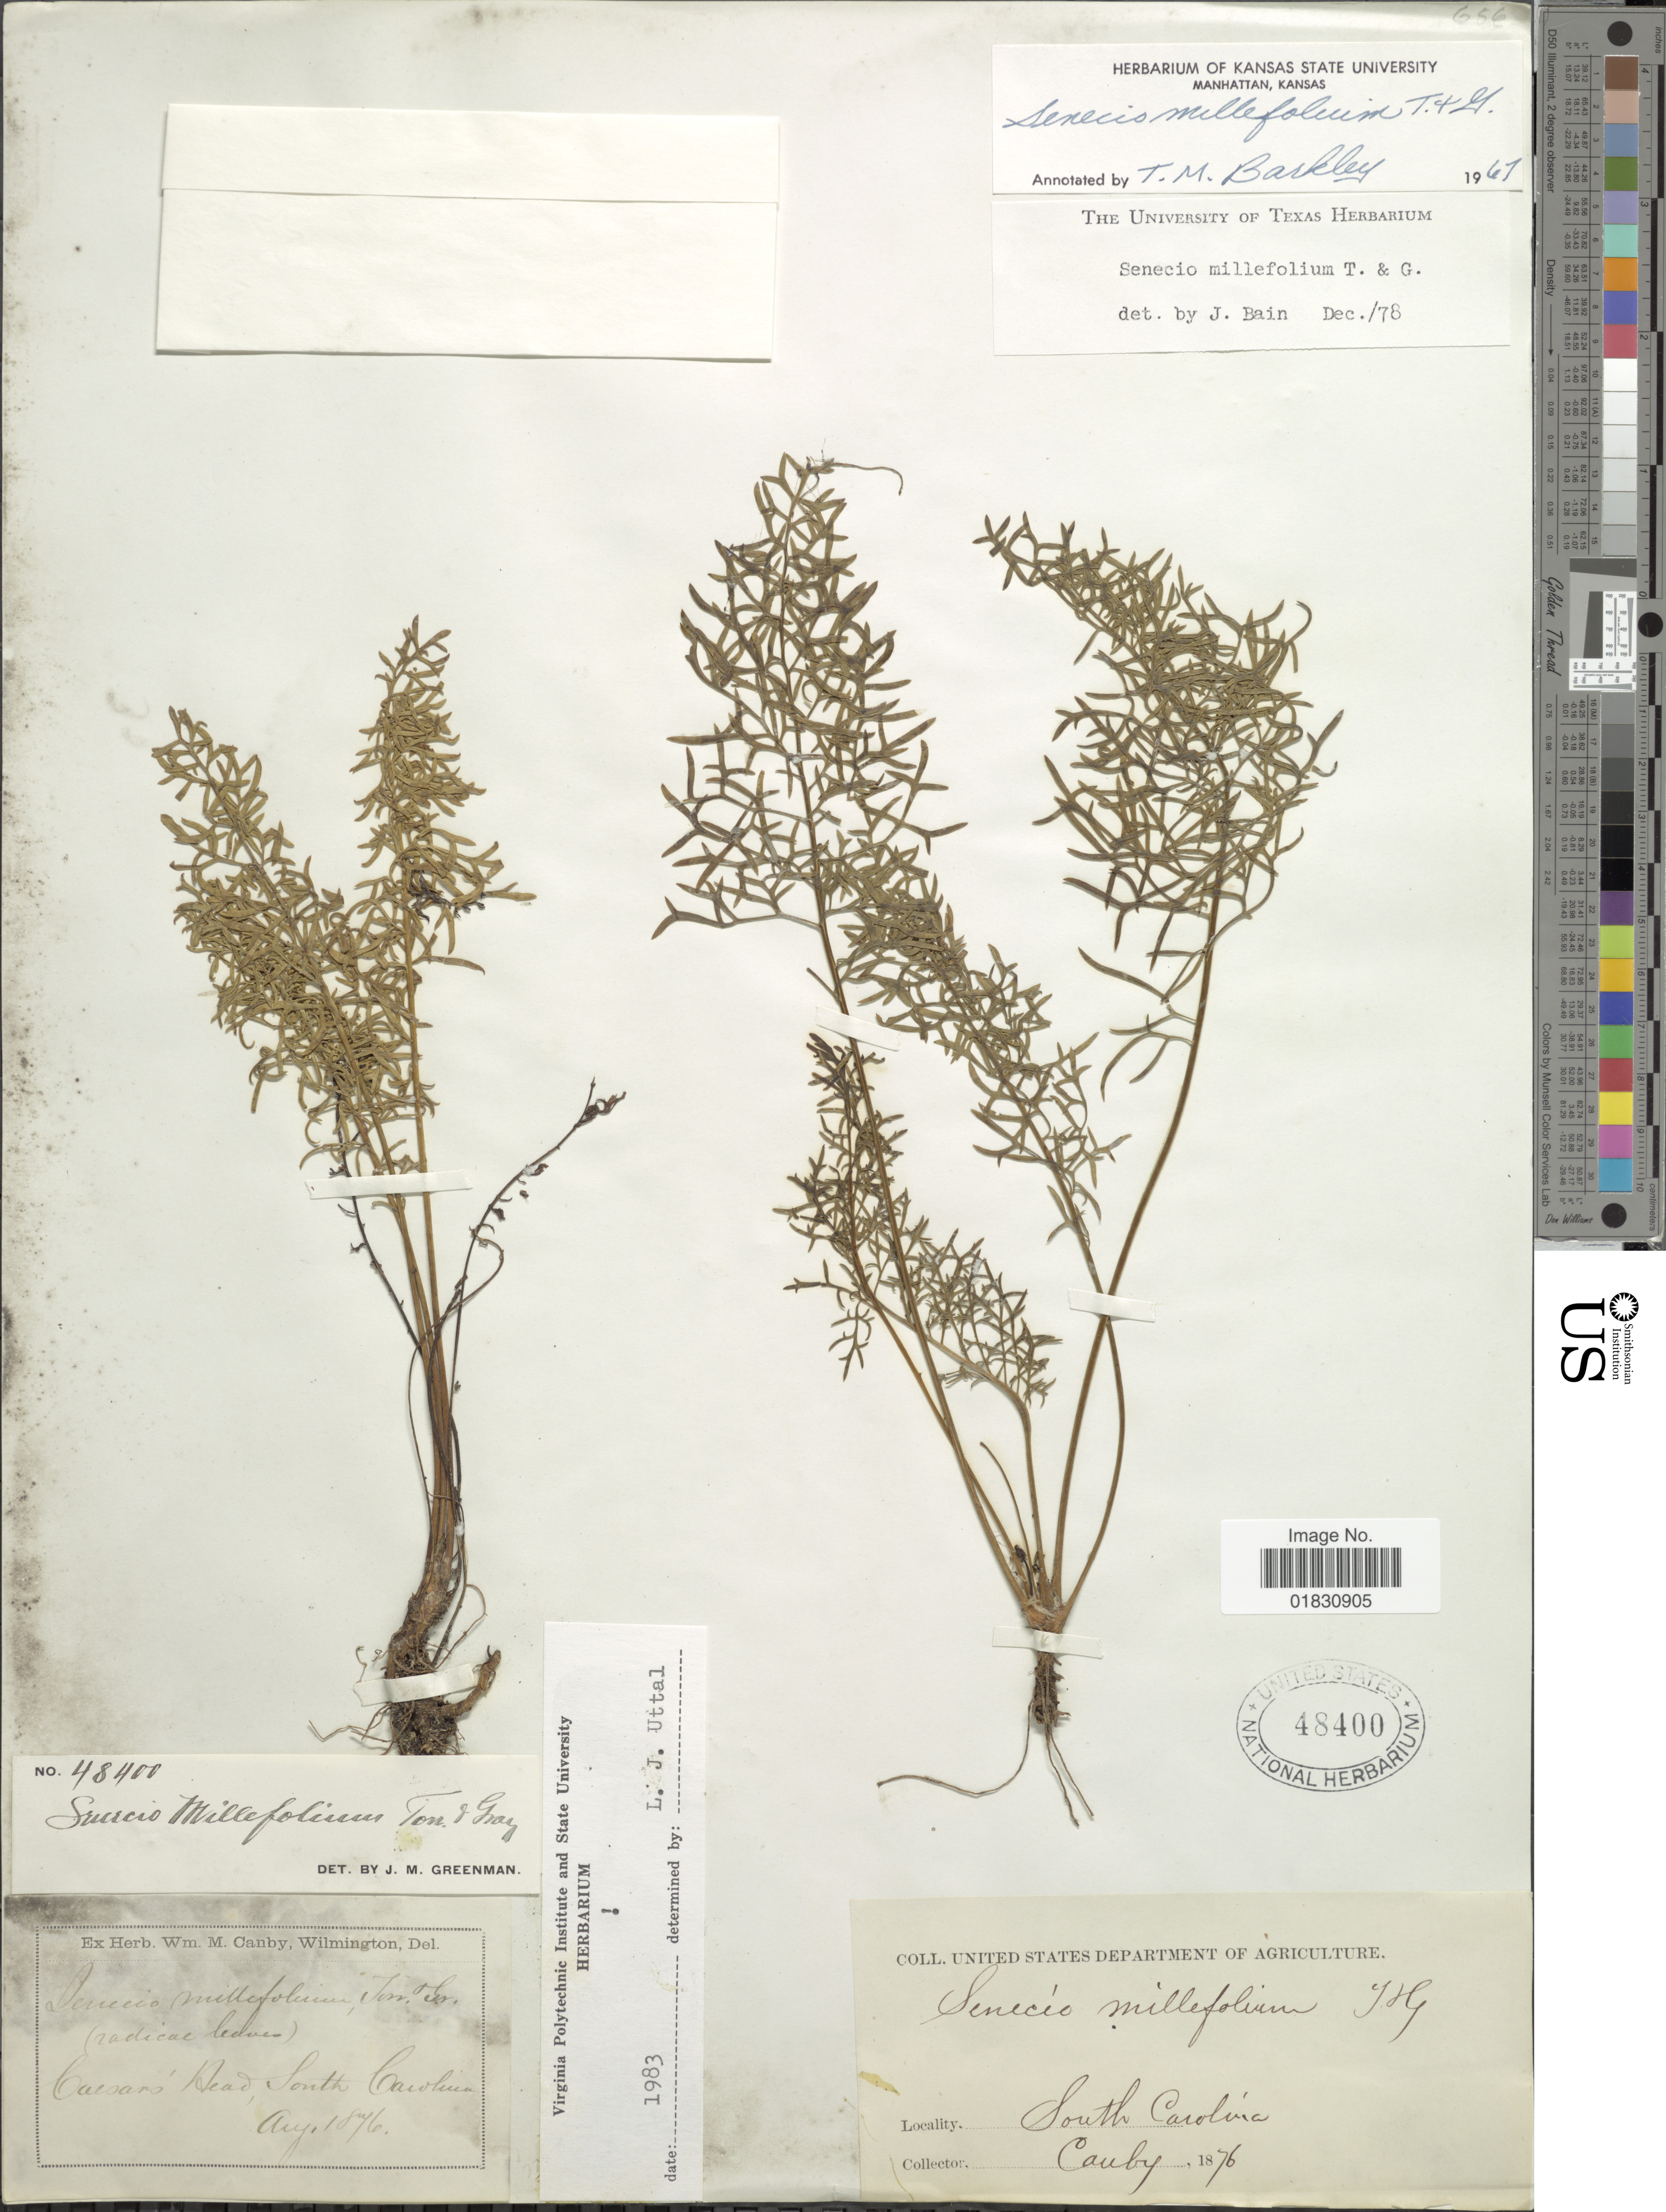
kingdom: Plantae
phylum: Tracheophyta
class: Magnoliopsida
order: Asterales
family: Asteraceae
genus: Packera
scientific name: Packera millefolium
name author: (Torr. & A. Gray) W.A. Weber & Á. Löve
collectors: W. M. Canby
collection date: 1876-08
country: United States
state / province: South Carolina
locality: Caesars Head, South Carolina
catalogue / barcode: US 48400